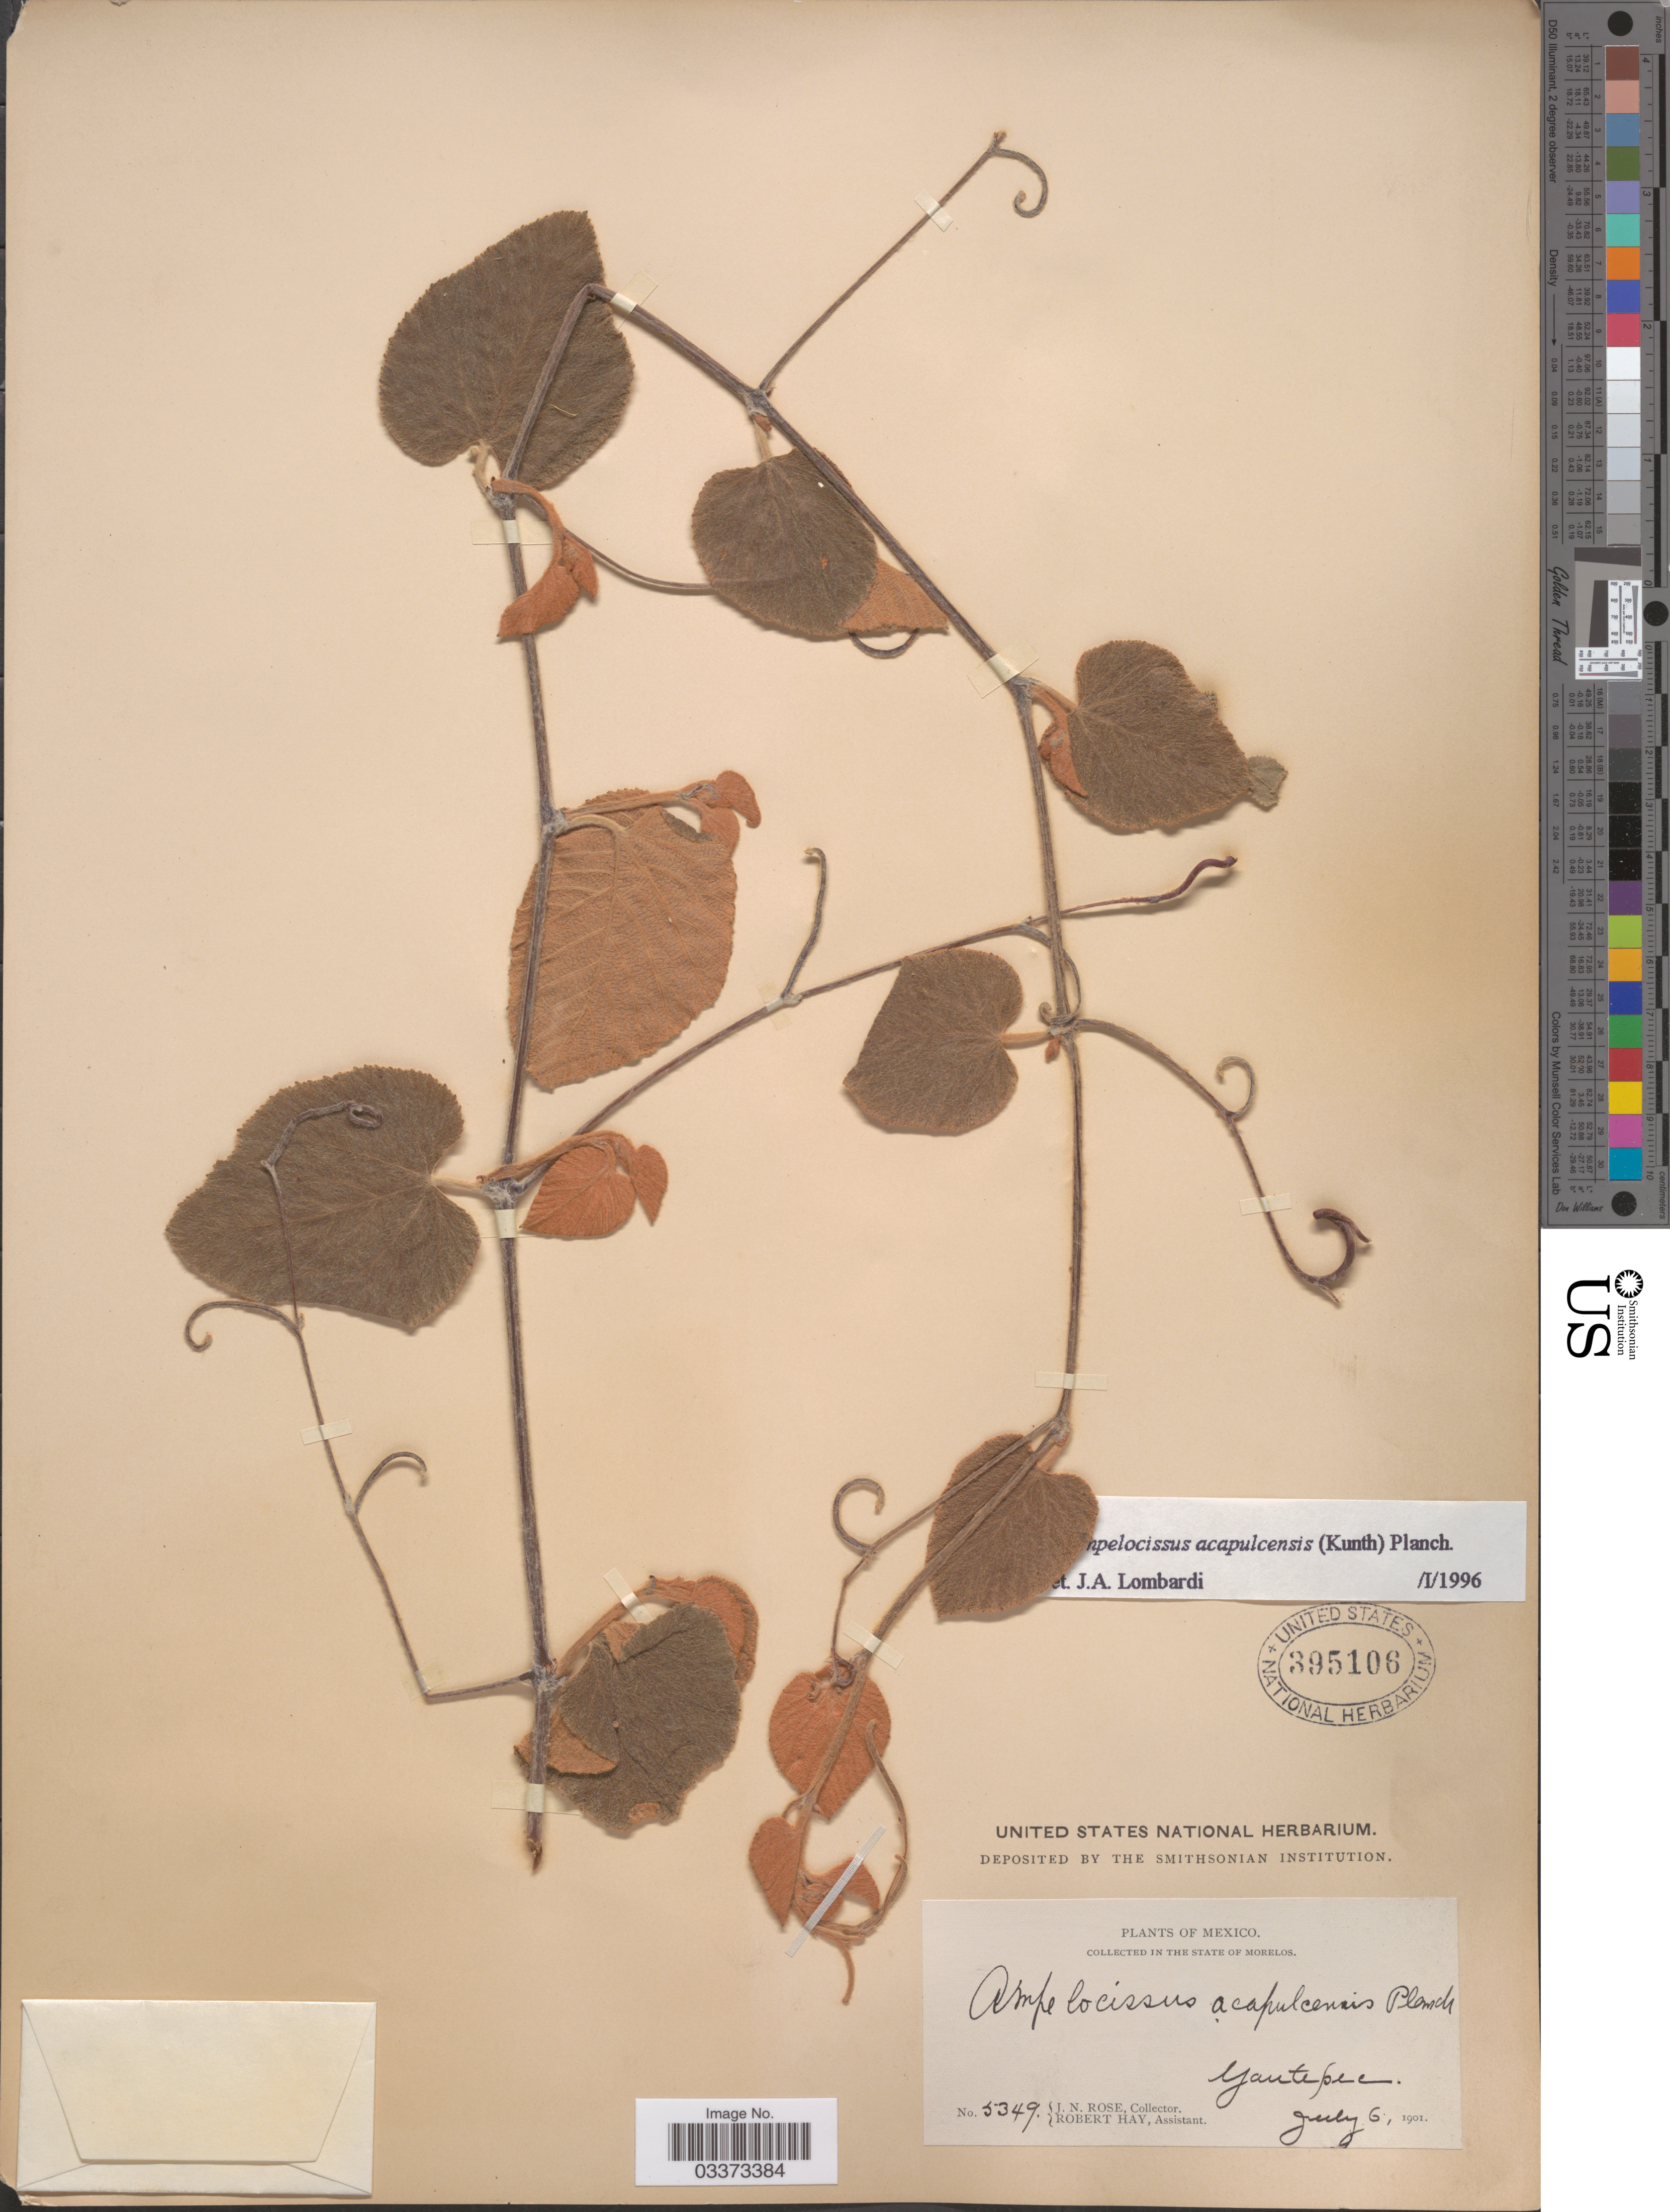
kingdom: Plantae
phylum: Tracheophyta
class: Magnoliopsida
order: Vitales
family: Vitaceae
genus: Ampelocissus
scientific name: Ampelocissus acapulcensis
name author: (Kunth) Planch.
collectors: J. N. Rose & R. Hay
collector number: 5349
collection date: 1901-07-06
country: Mexico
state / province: Morelos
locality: Yantepec.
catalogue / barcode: US 395106